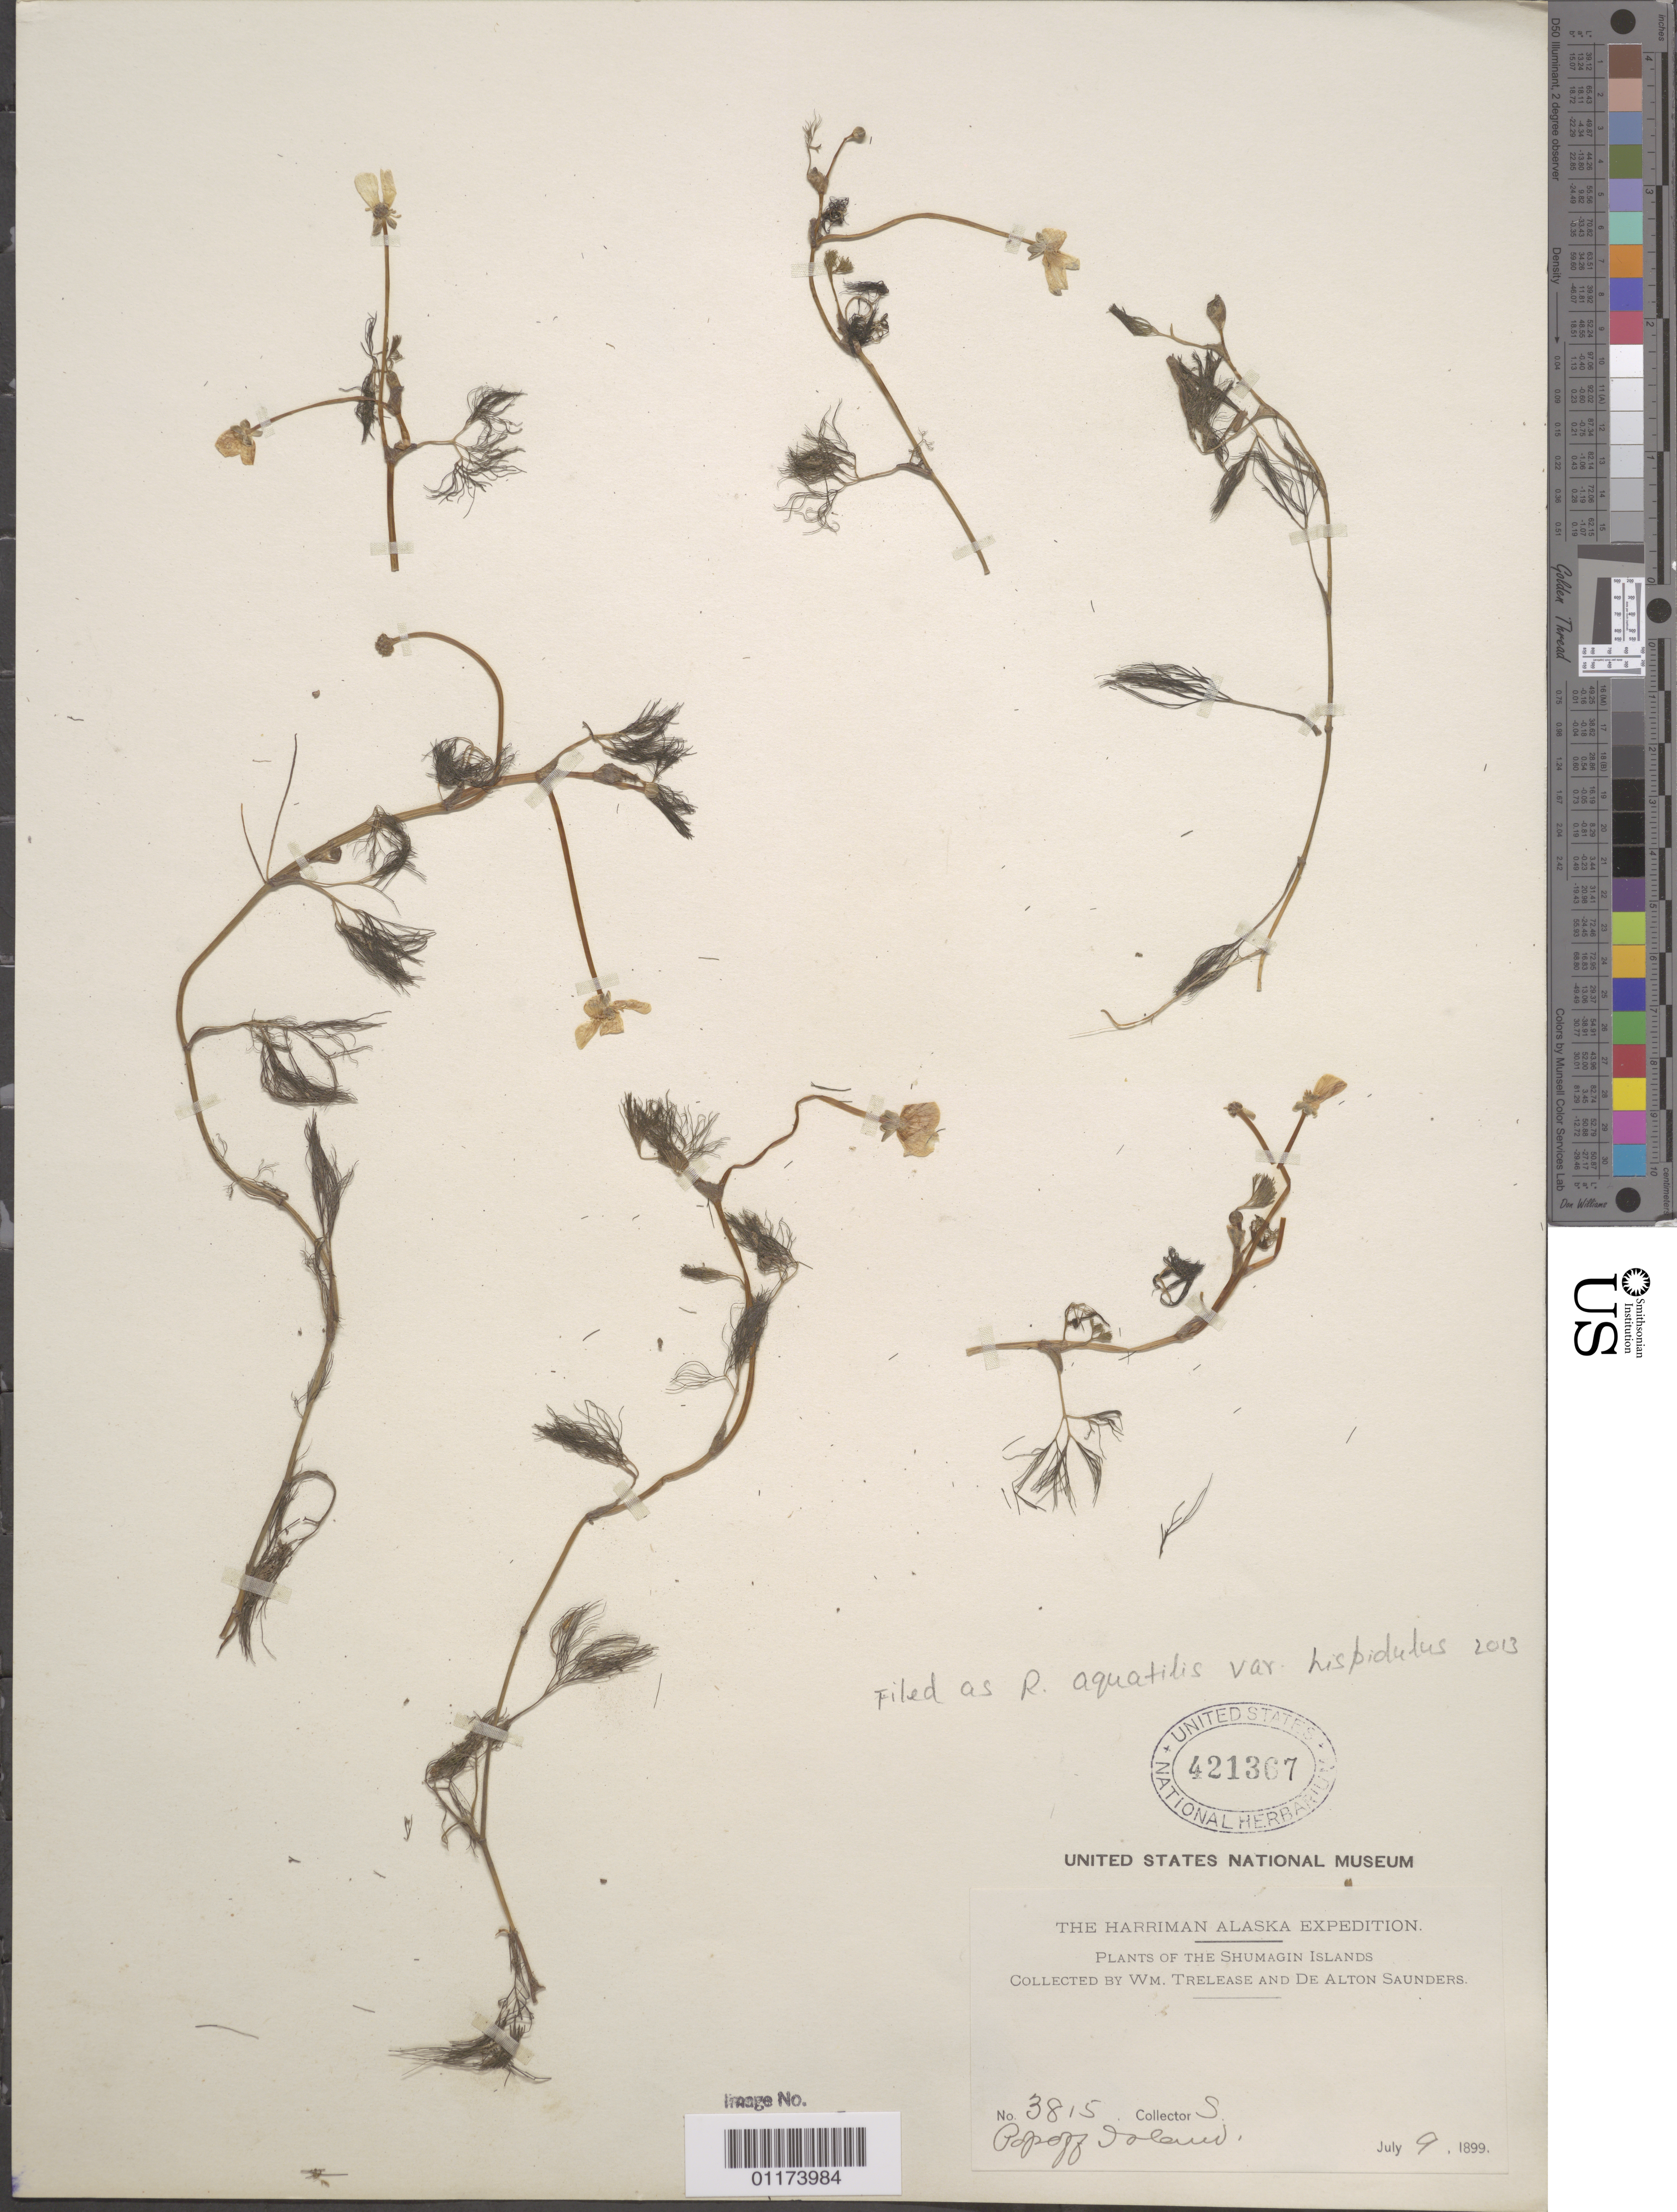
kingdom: Plantae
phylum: Tracheophyta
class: Magnoliopsida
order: Ranunculales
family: Ranunculaceae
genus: Ranunculus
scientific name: Ranunculus mongolicus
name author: (Krylov) Serg.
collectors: W. Trelease & D. A. Saunders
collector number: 3815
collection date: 1899-07-09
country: United States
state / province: Alaska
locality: Shumagin Island, Popof Island.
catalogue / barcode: US 421367